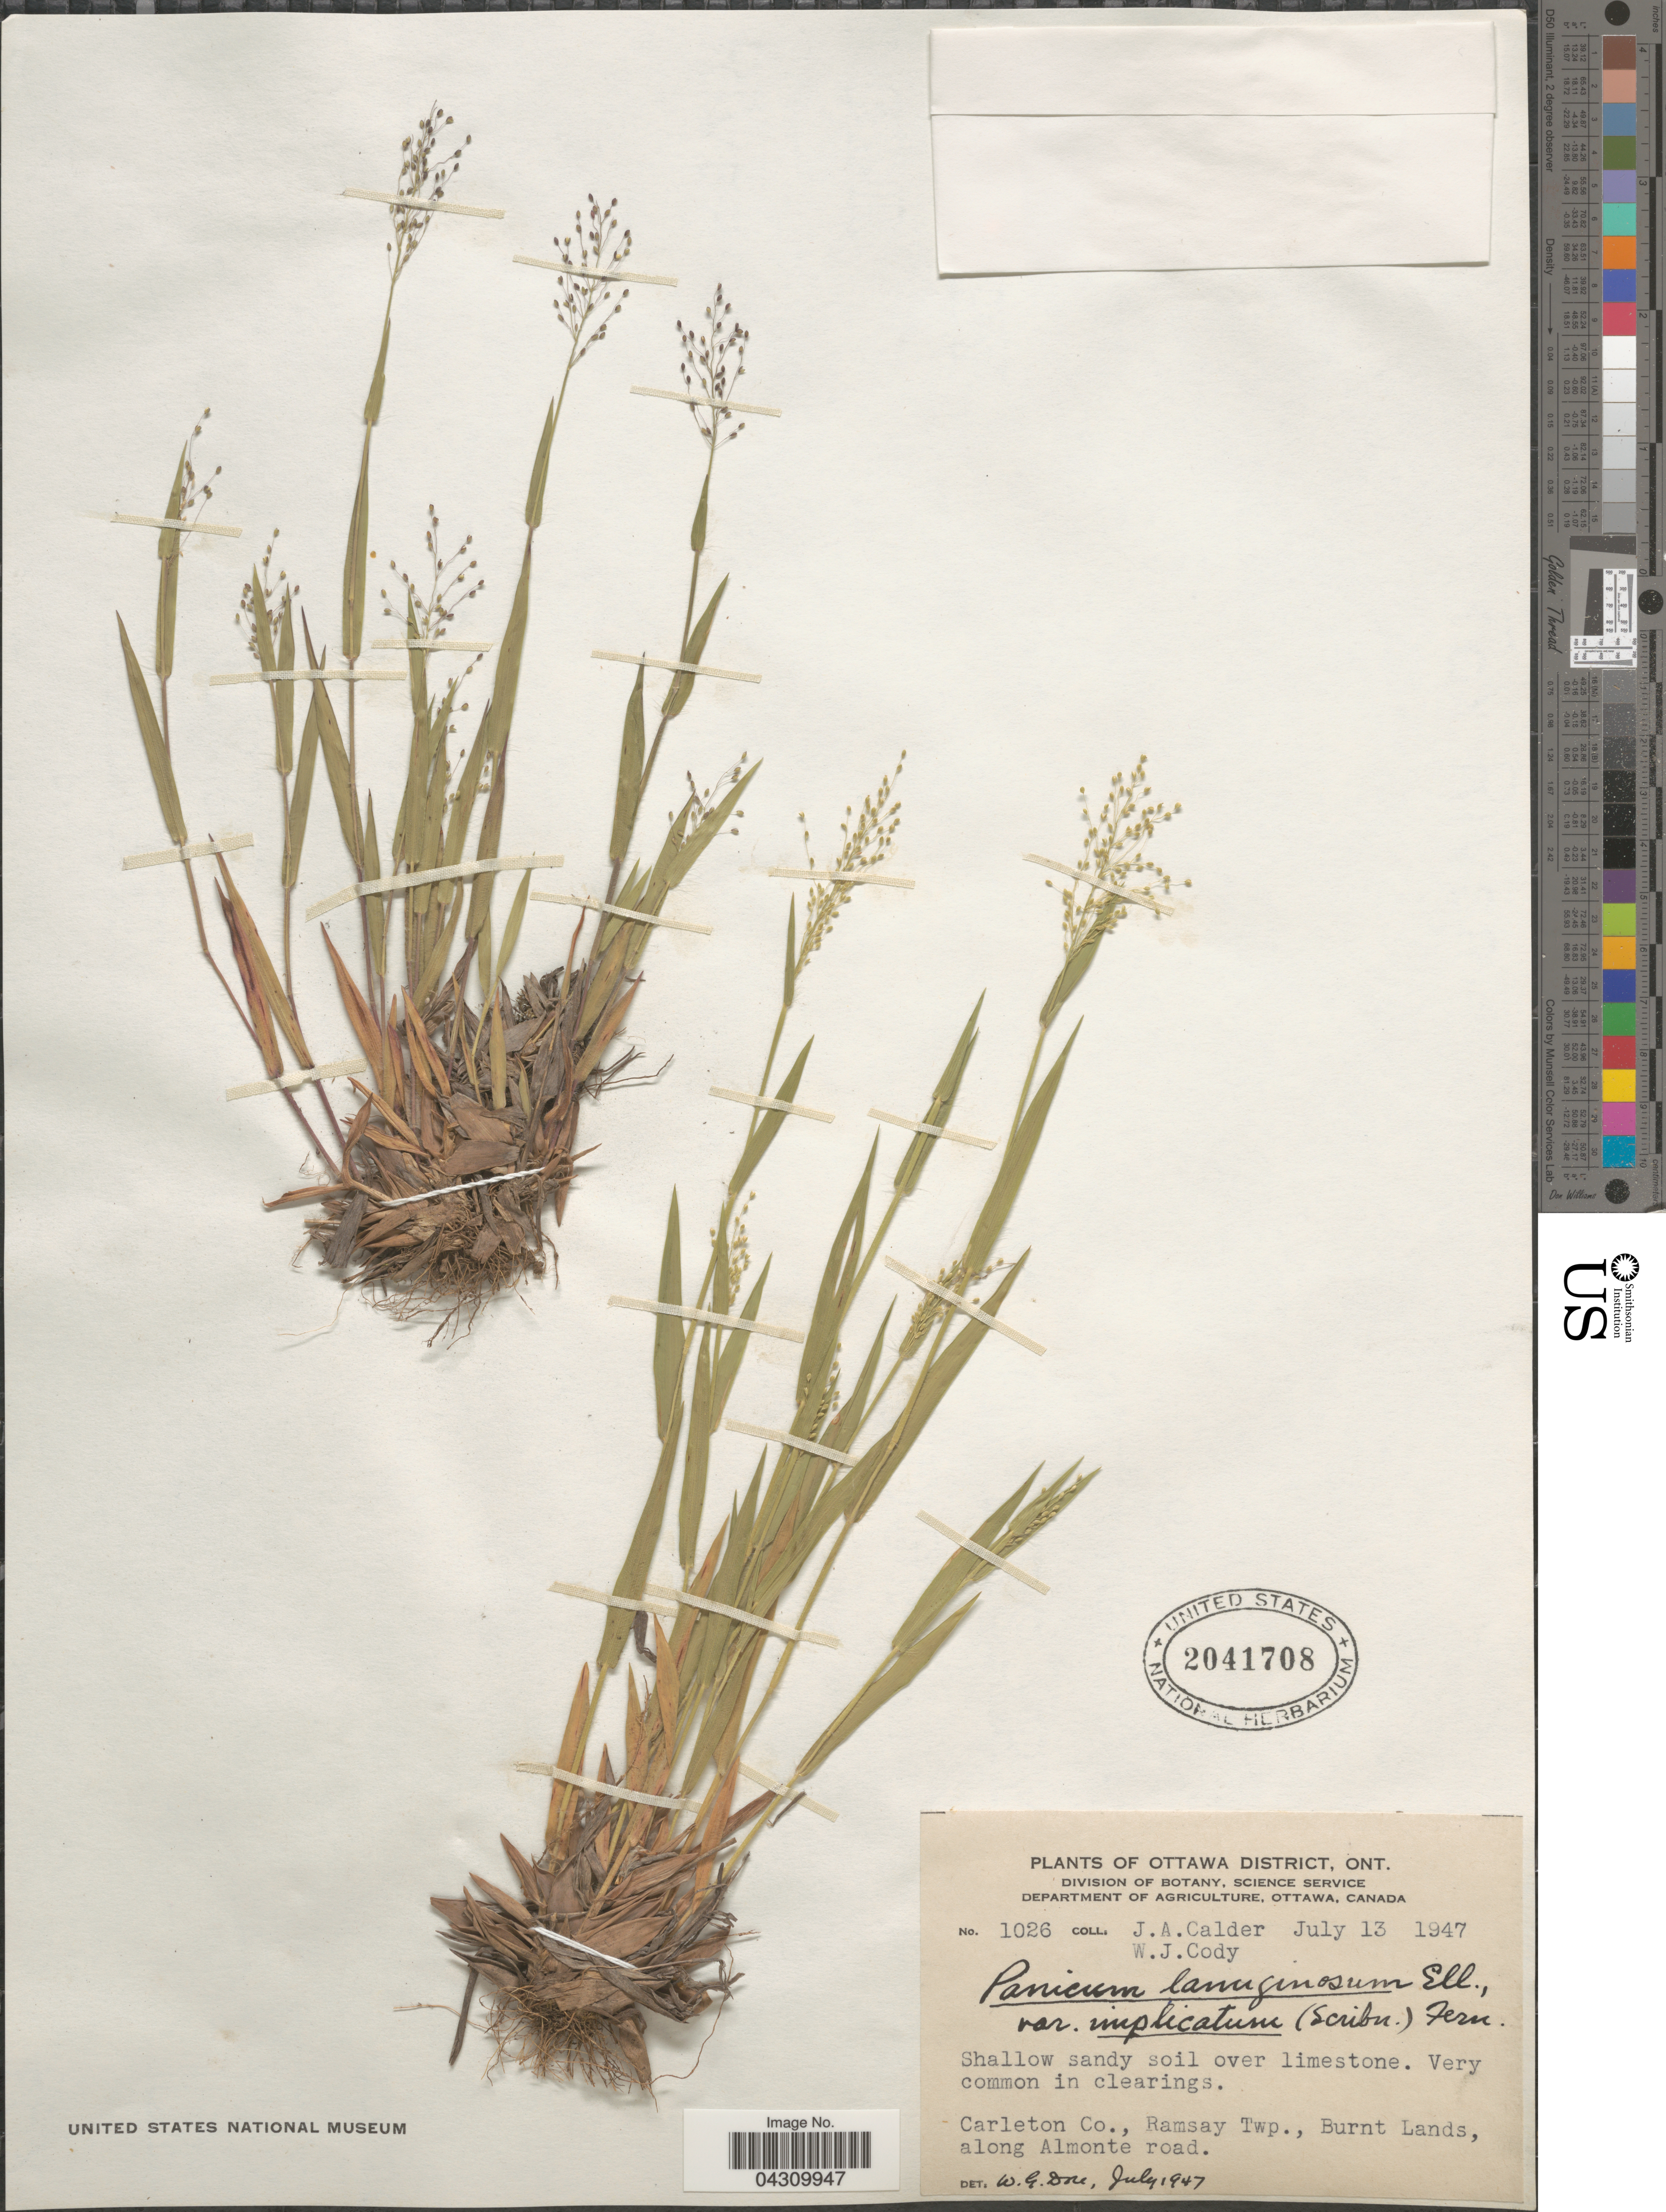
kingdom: Plantae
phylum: Tracheophyta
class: Liliopsida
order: Poales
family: Poaceae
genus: Dichanthelium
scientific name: Dichanthelium acuminatum var. acuminatum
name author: (Sw.) Gould & C.A. Clark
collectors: J. A. Calder & W. Cody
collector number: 1026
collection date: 1947-07-13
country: Canada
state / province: Ontario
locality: Ottawa District. Carleton Co., Ramsay Twp., Burnt Lands, along Almonte road.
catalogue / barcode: US 2041708